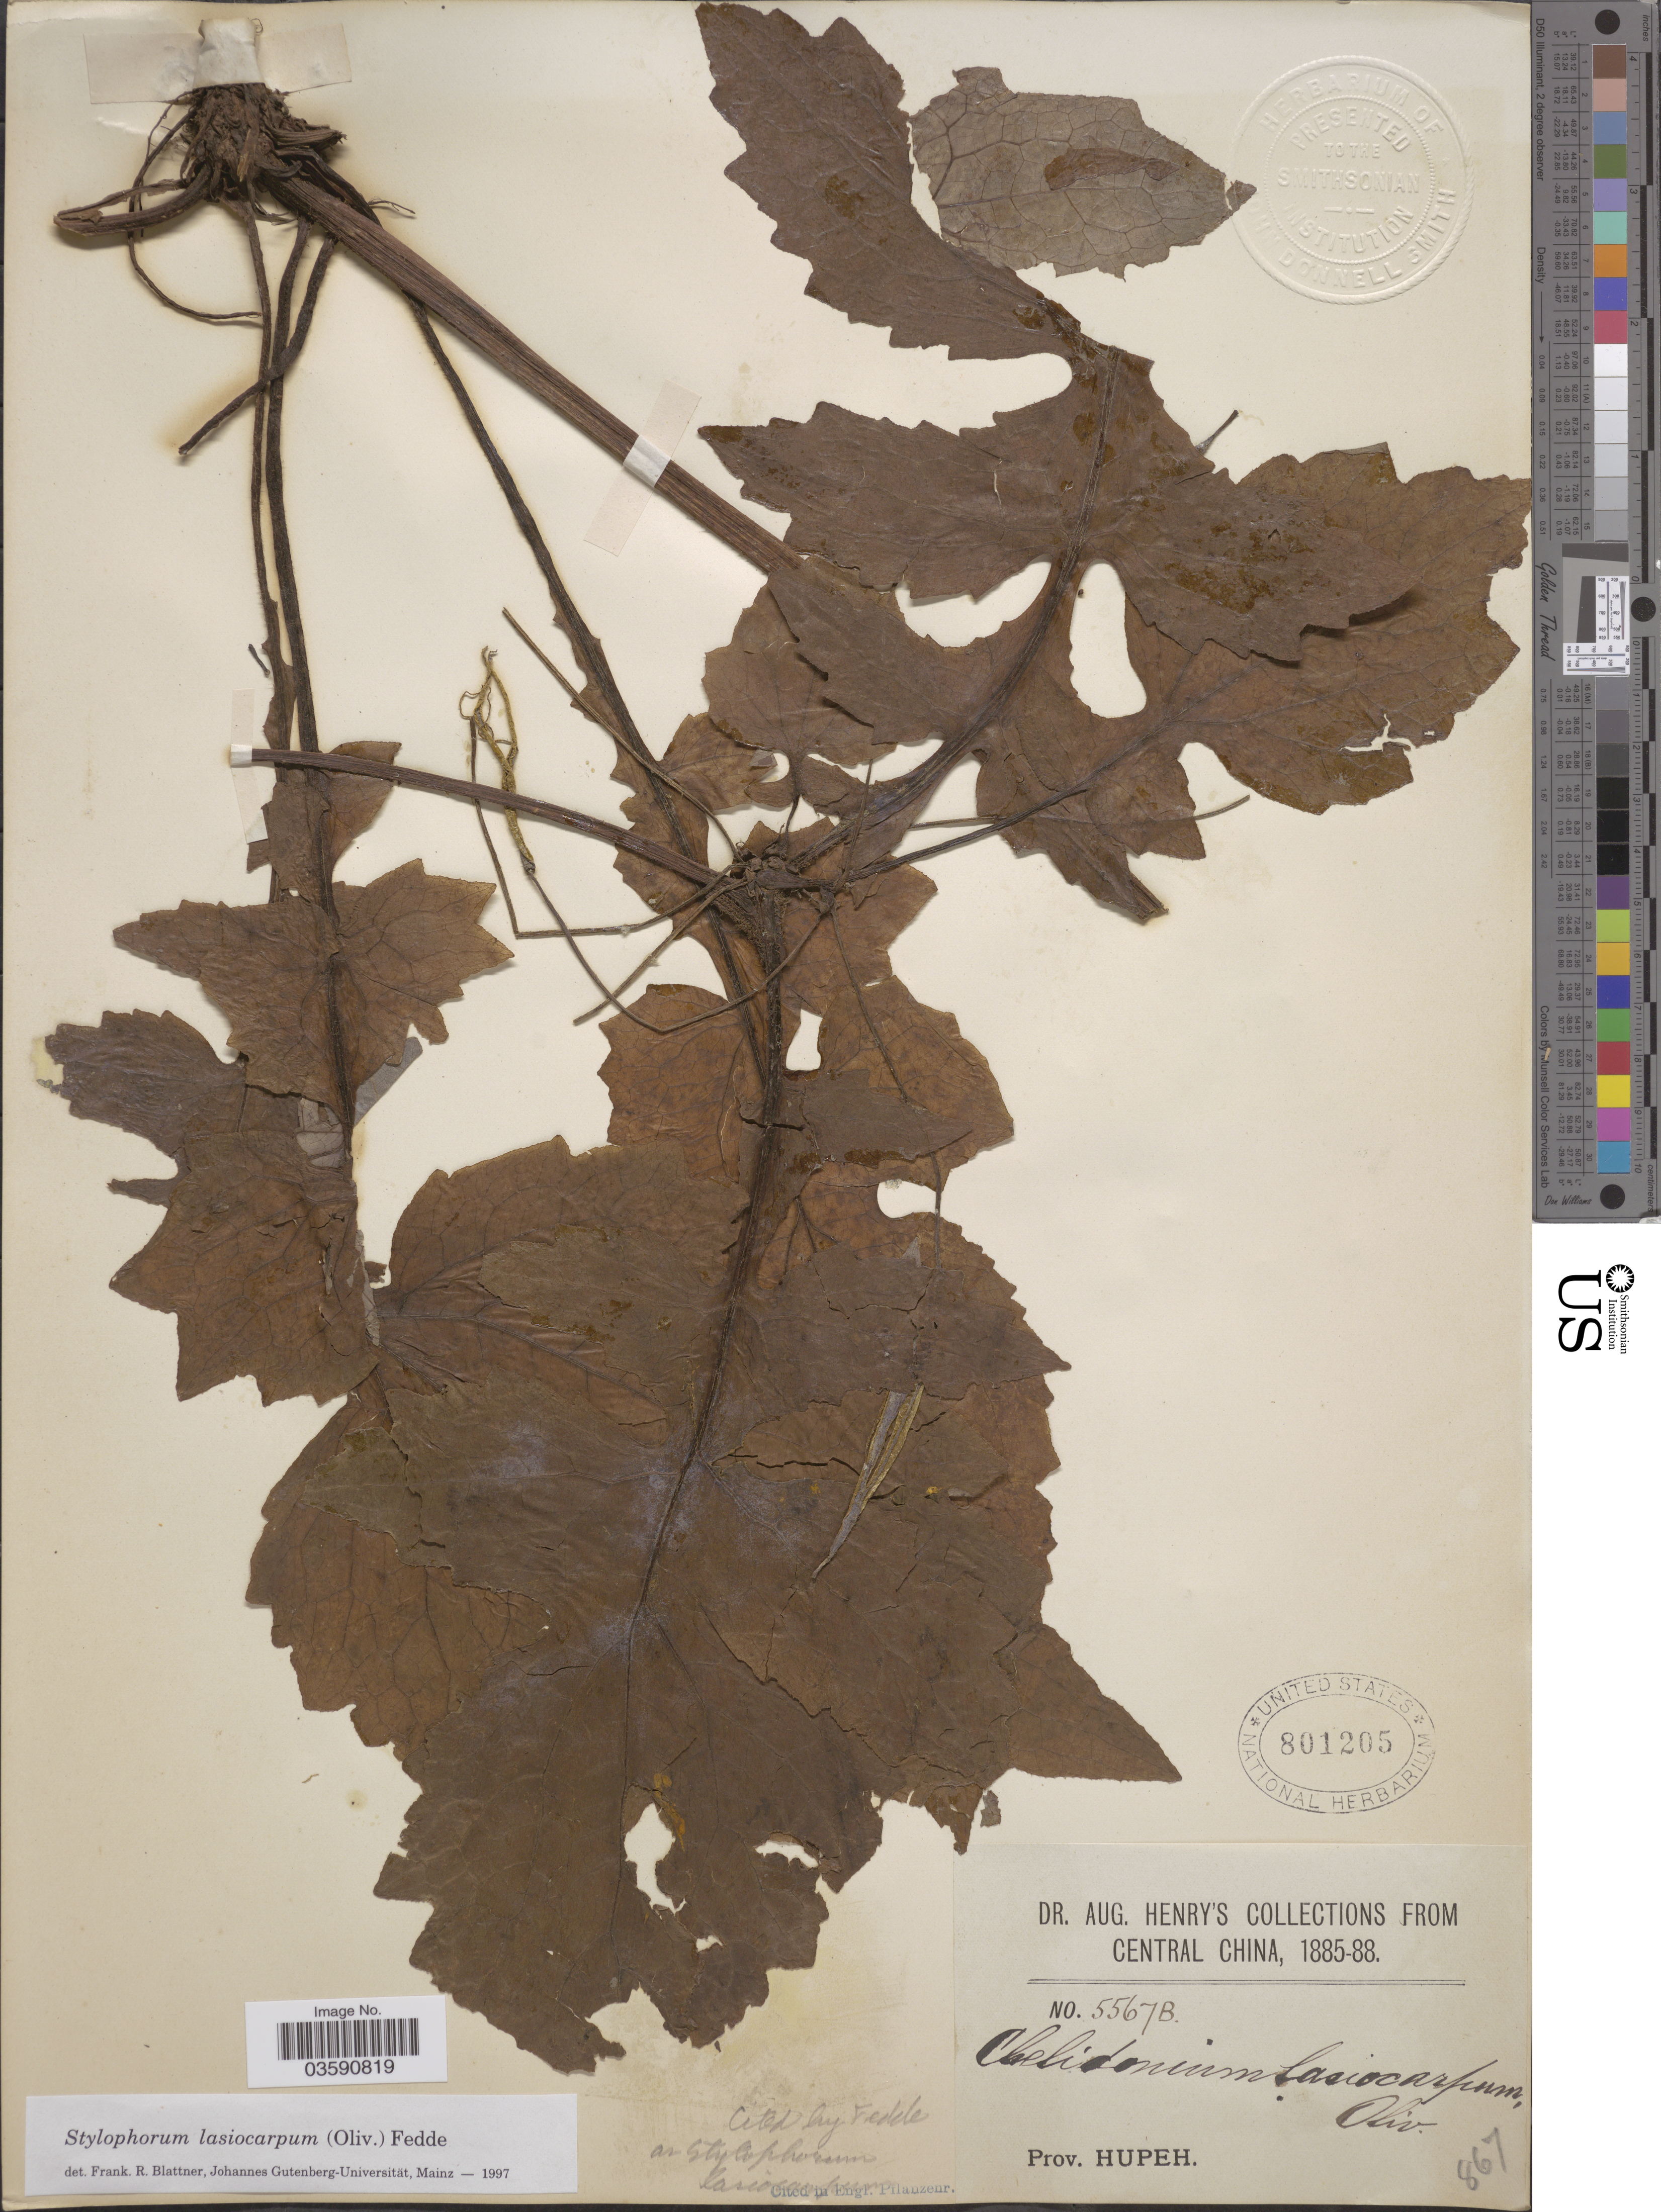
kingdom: Plantae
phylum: Tracheophyta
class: Magnoliopsida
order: Ranunculales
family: Papaveraceae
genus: Stylophorum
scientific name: Stylophorum lasiocarpum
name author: (Oliv.) Fedde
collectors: A. Henry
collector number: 5567 B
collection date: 1885/1888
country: China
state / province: Hubei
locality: Central China. Prov. Hupeh.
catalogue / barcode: US 801205